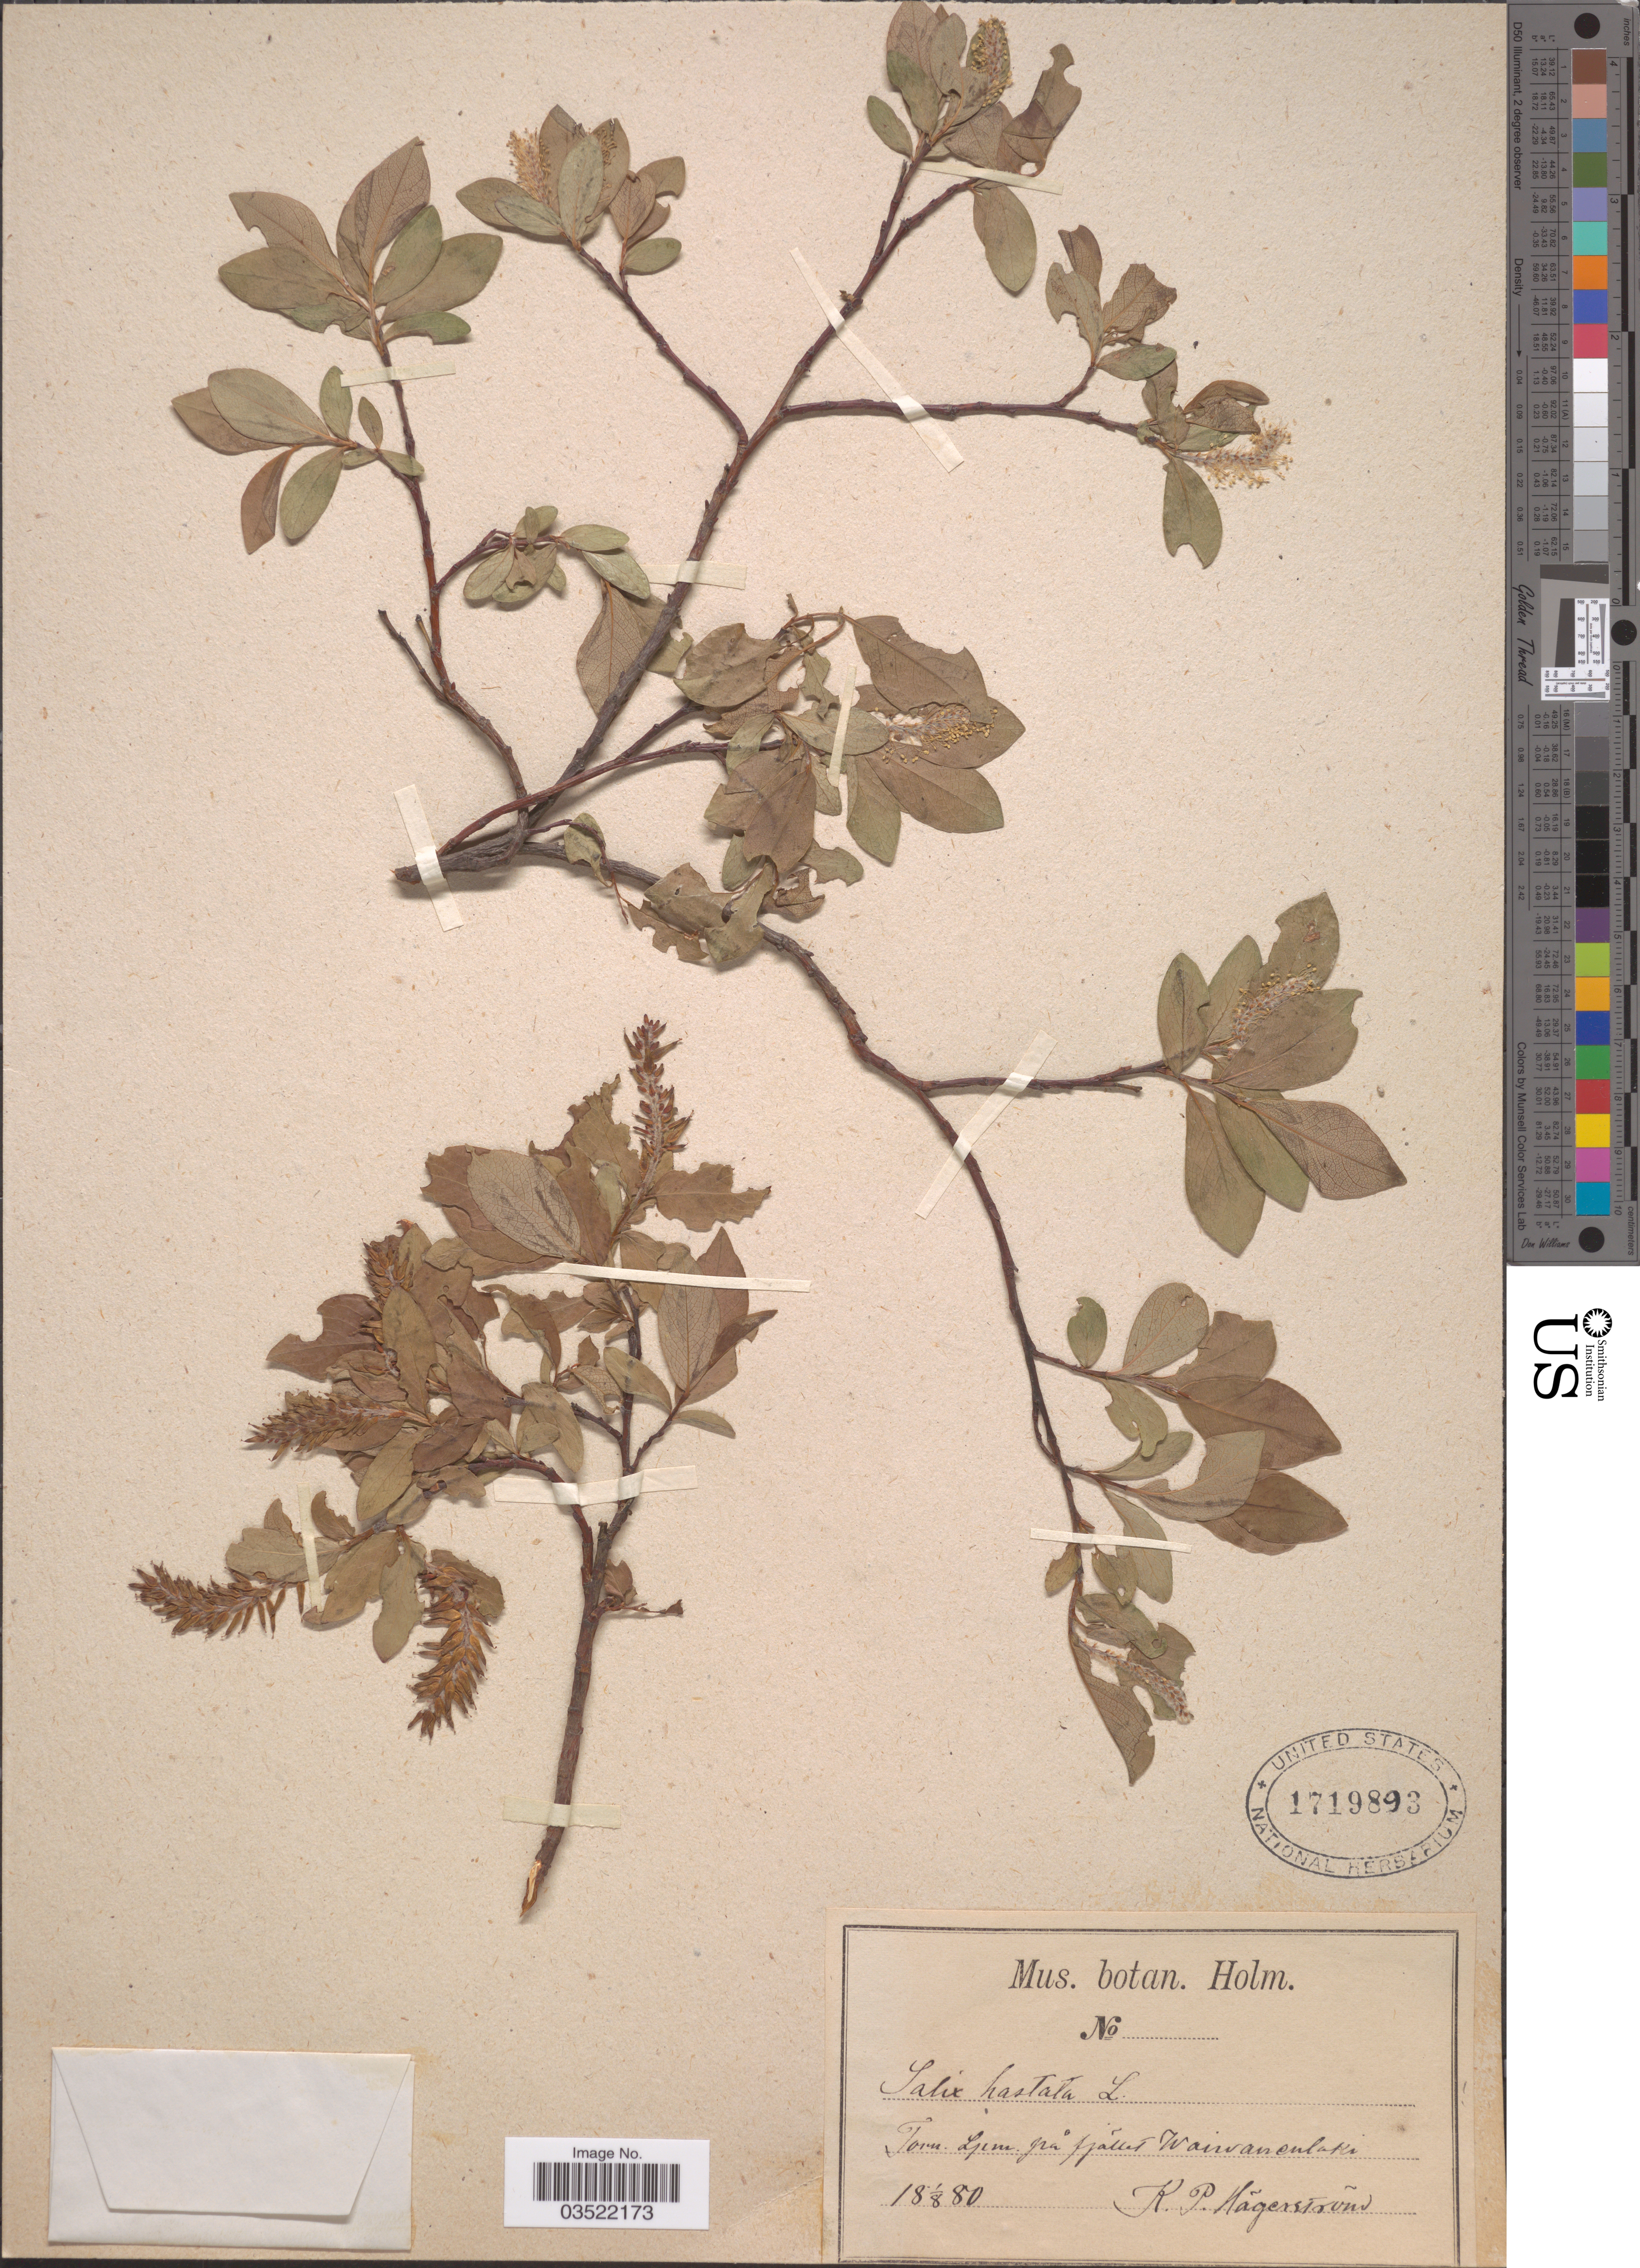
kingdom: Plantae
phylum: Tracheophyta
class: Magnoliopsida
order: Malpighiales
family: Salicaceae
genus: Salix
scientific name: Salix hastata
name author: L.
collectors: K. Hägerström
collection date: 1880-08-01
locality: Torn. Lpm. prå Waiwan enlata. [interpreted]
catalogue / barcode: US 1719893